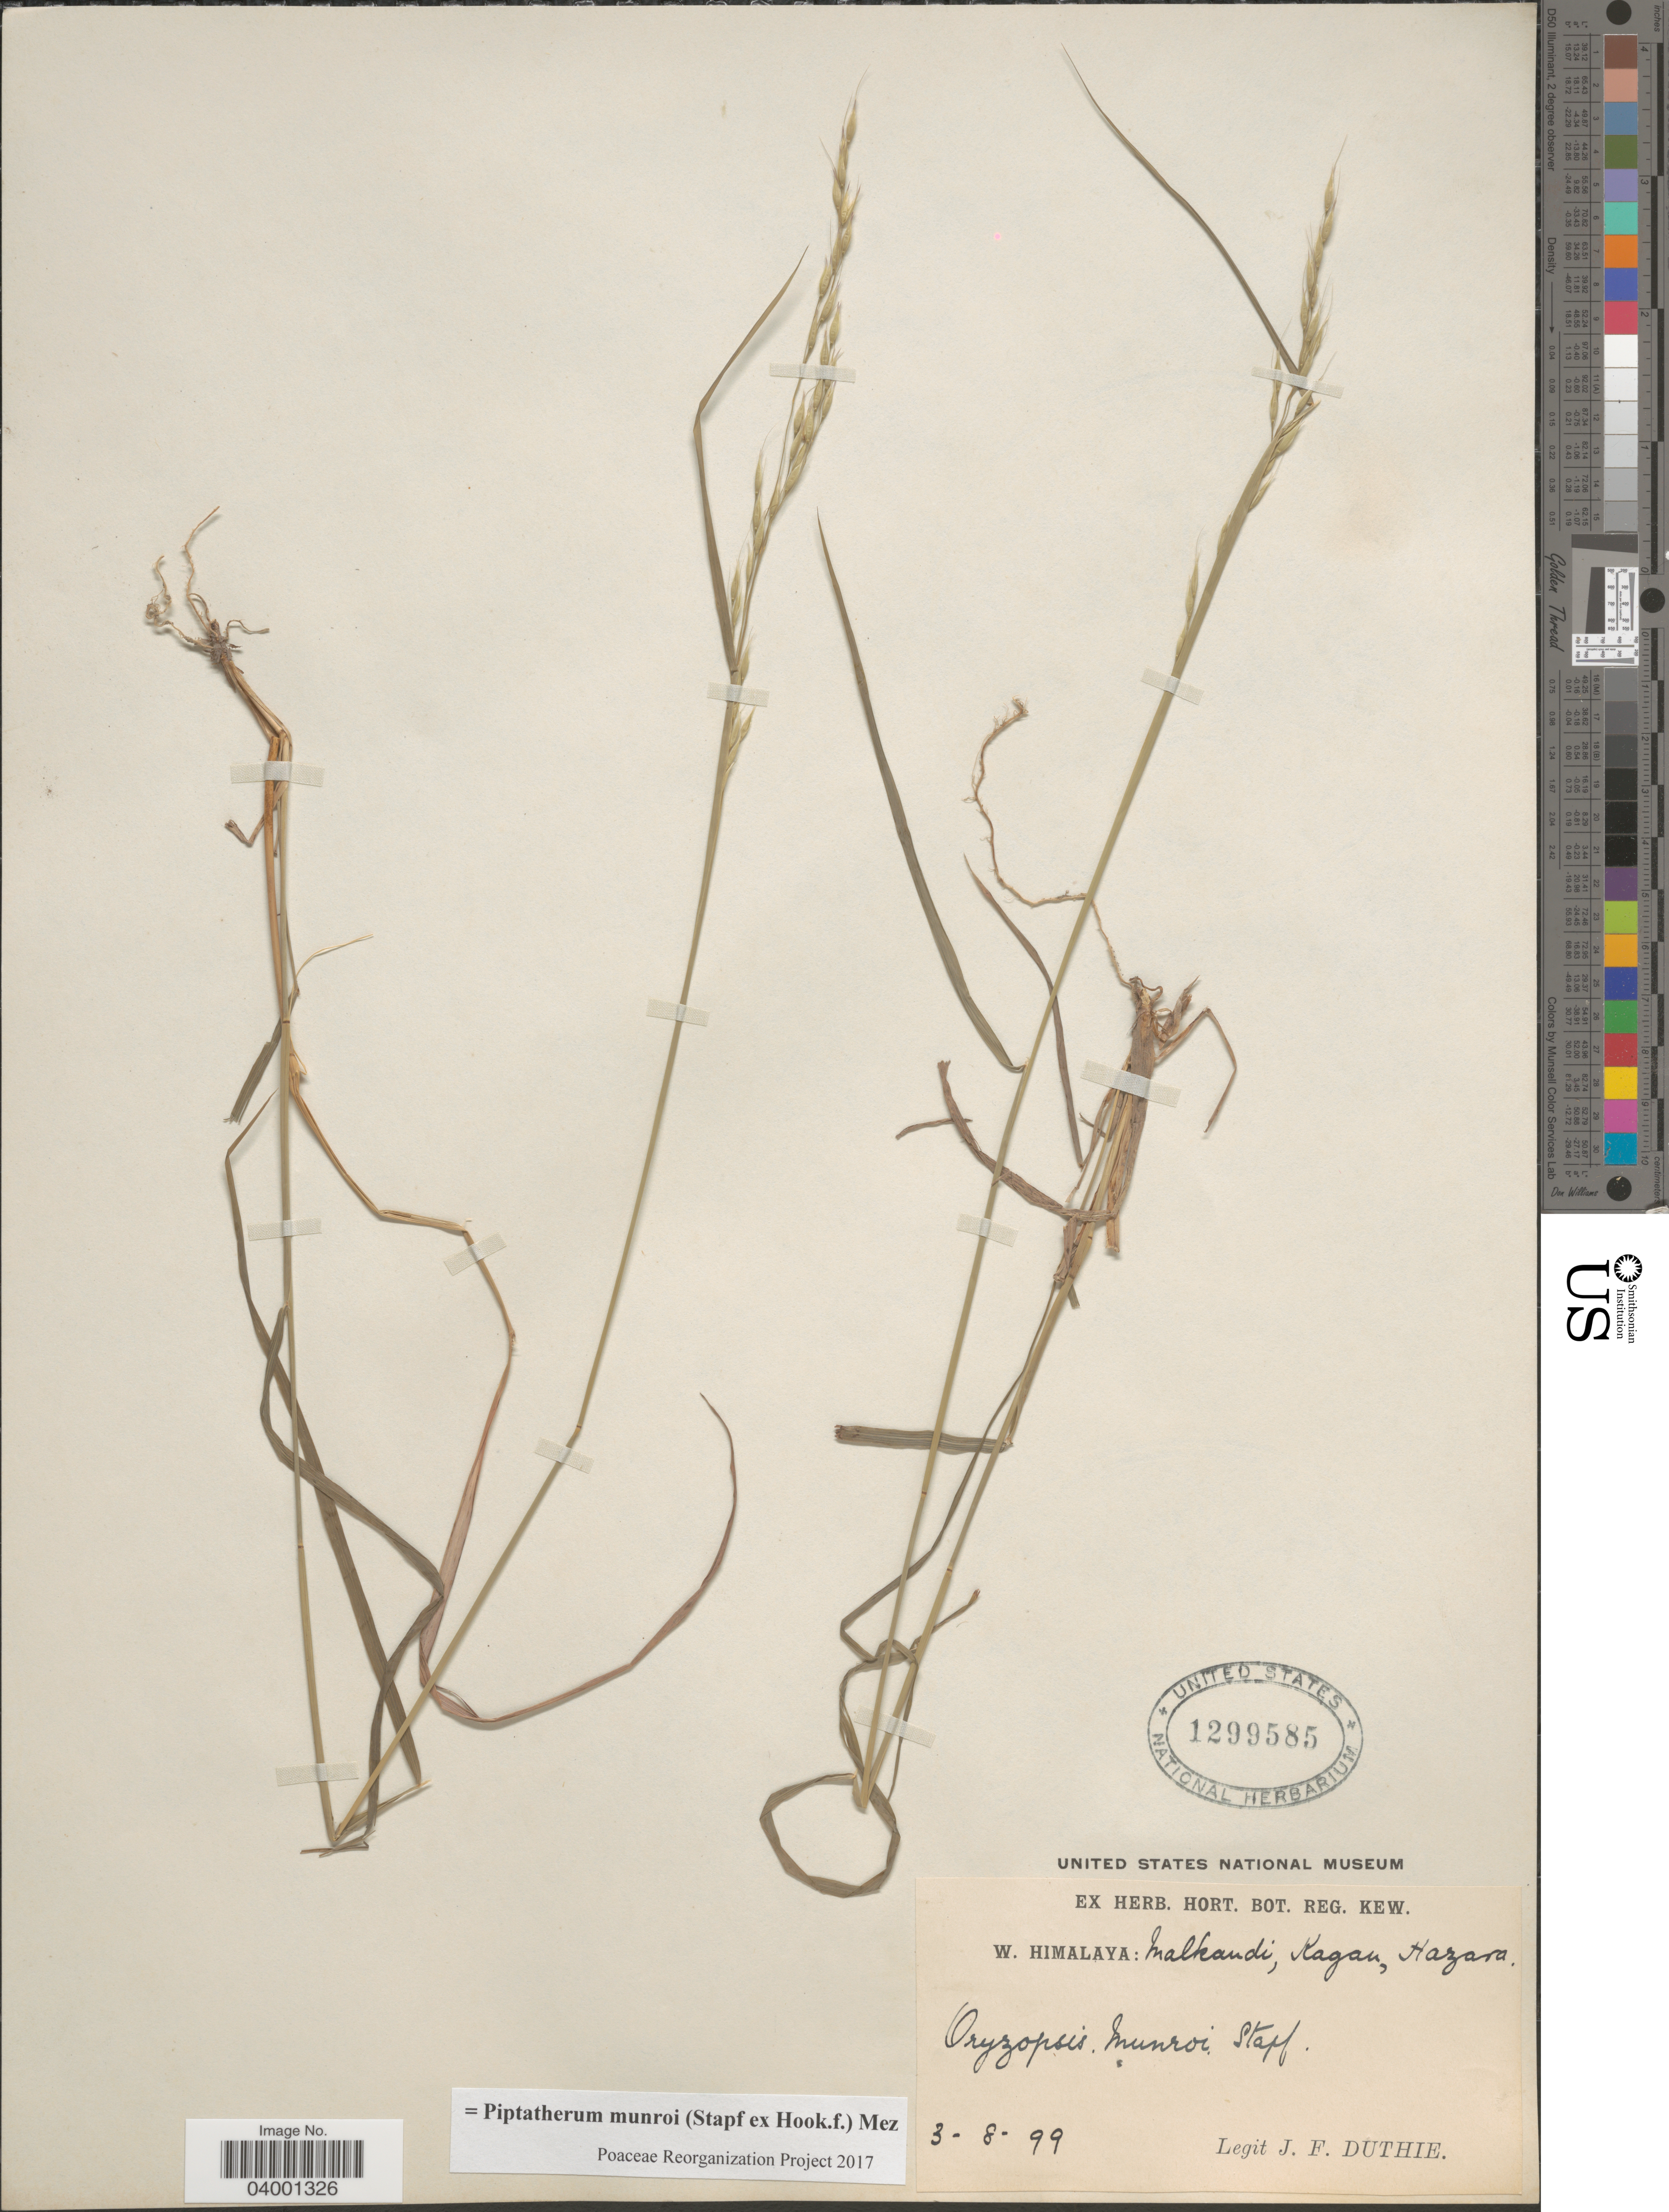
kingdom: Plantae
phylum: Tracheophyta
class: Liliopsida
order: Poales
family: Poaceae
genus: Piptatherum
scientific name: Piptatherum munroi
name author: (Stapf) Mez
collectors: J. F. Duthie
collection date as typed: Transcribed d/m/y: 3/8/99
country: Pakistan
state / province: Khyber Pakhtunkhwa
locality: W. Himalaya: Makandi, Kagan, Hazara.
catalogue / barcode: US 1299585